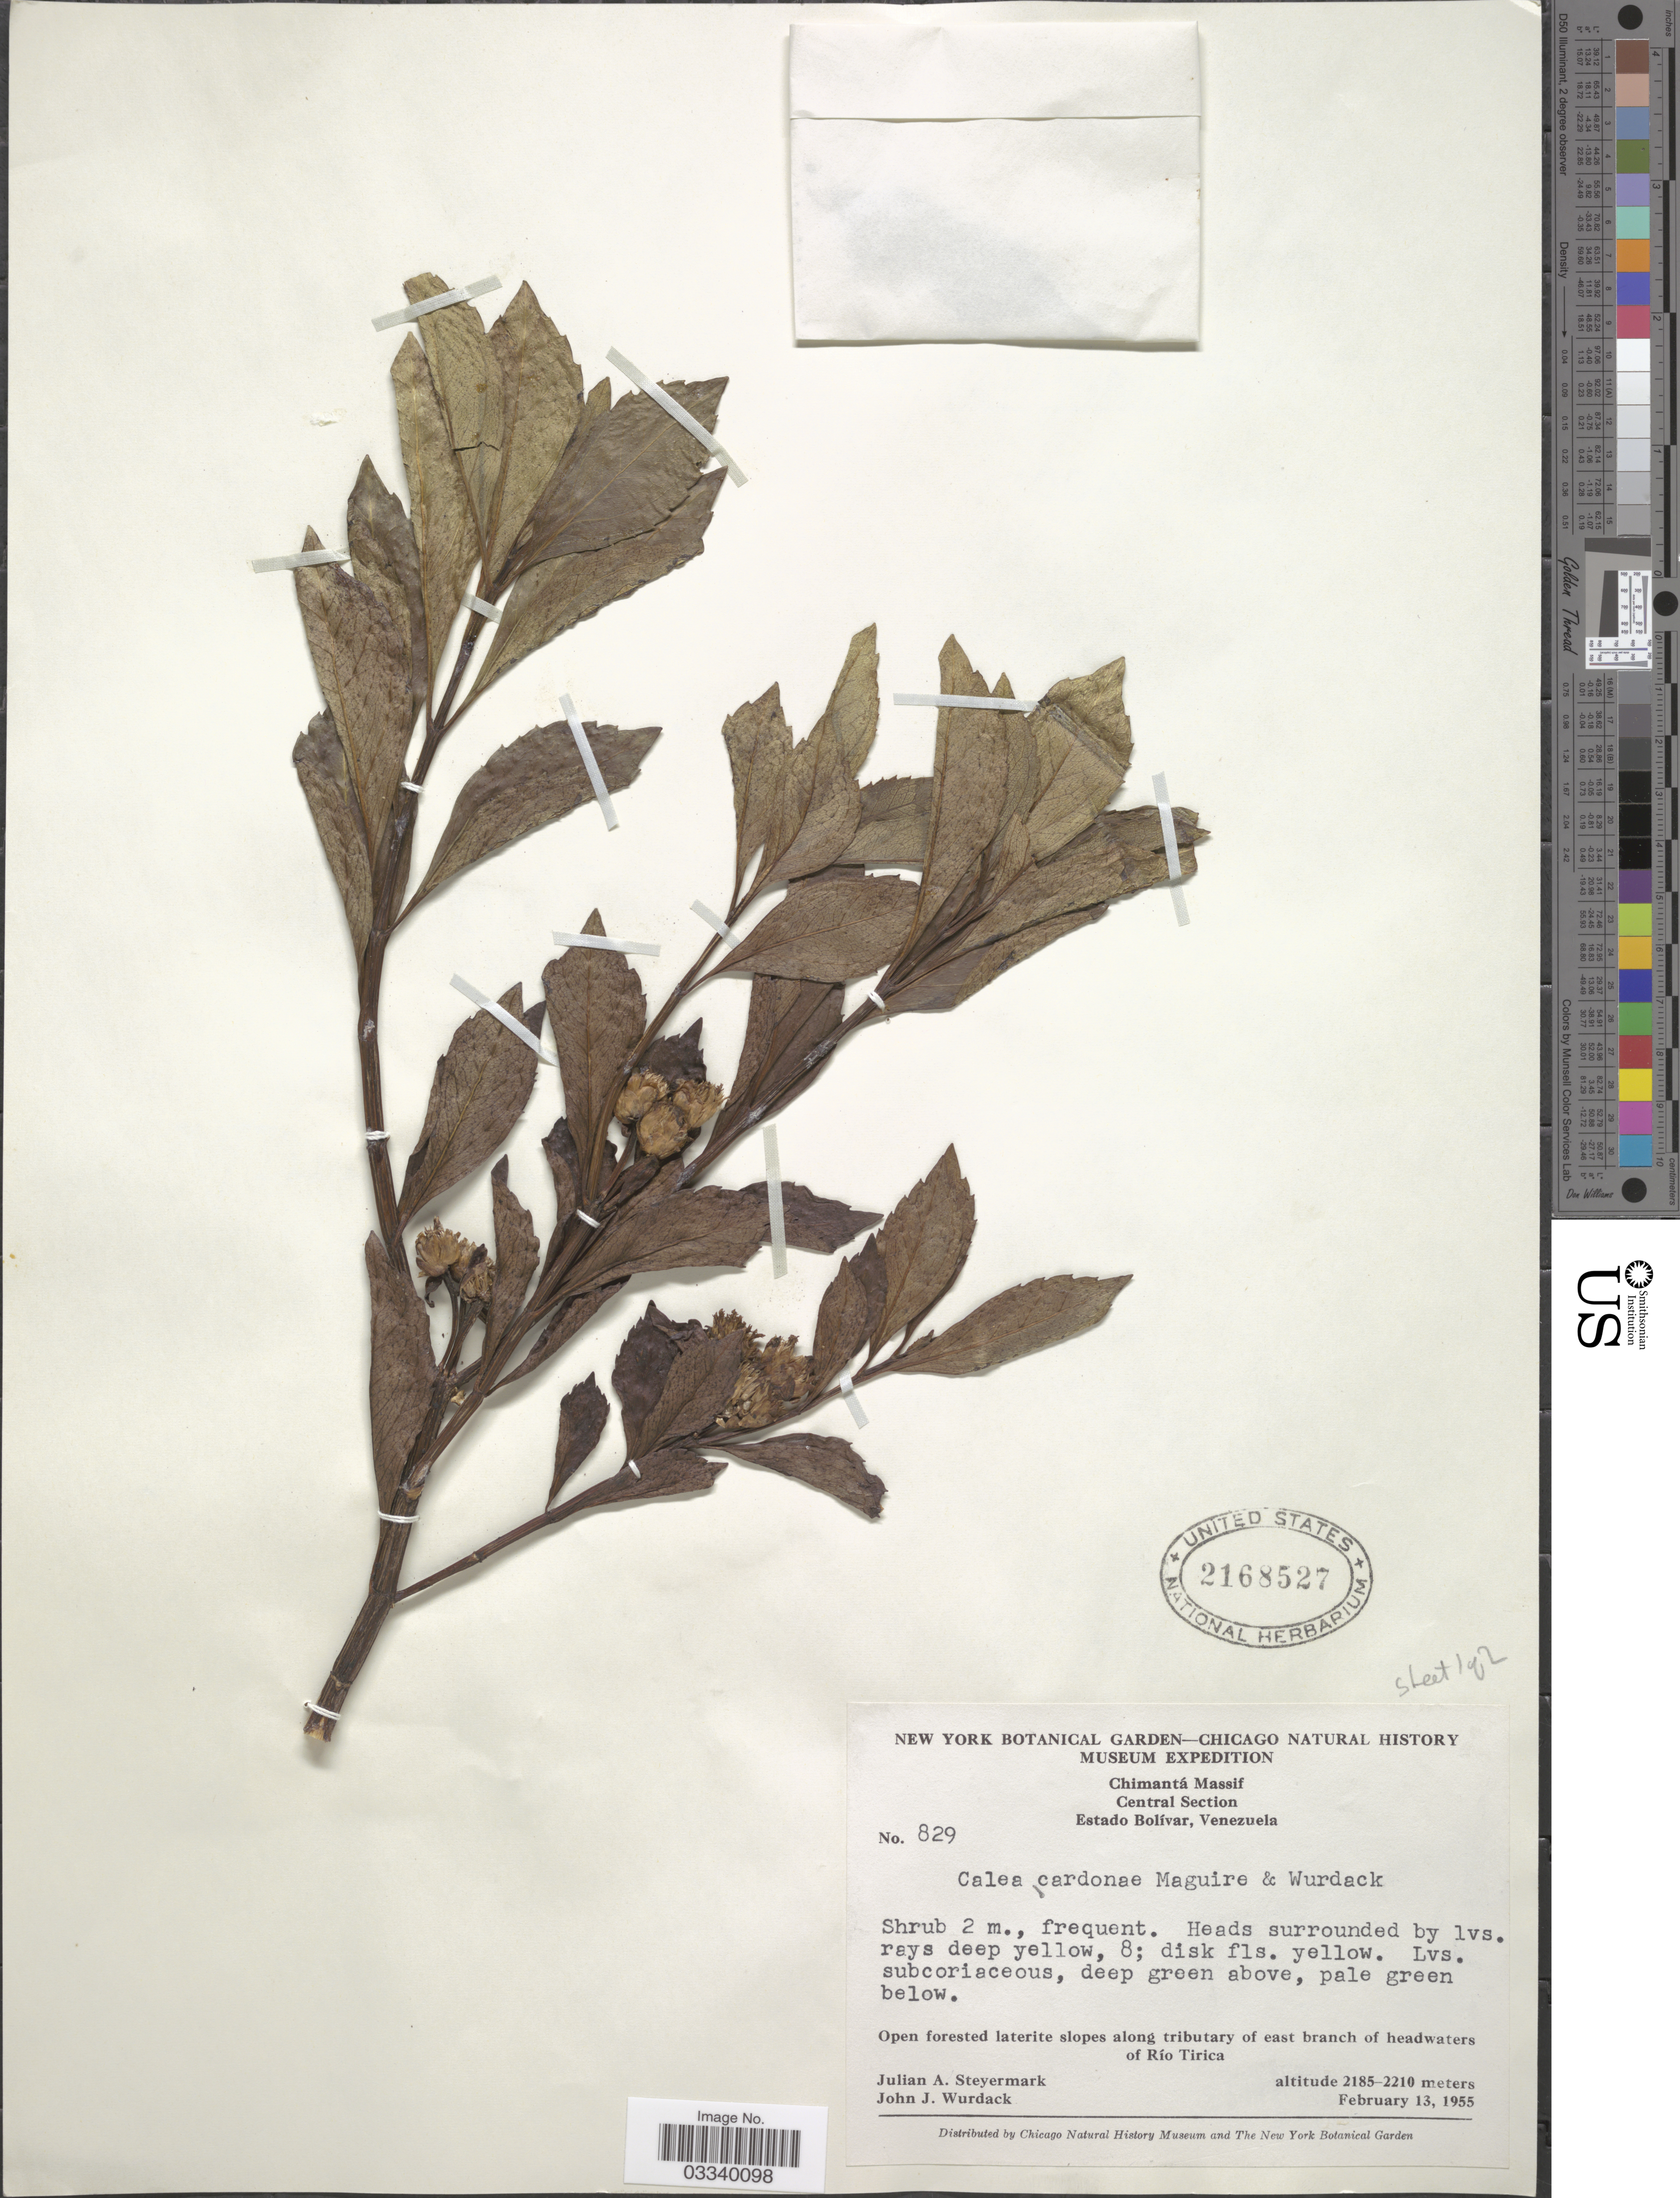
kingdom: Plantae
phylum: Tracheophyta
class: Magnoliopsida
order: Asterales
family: Asteraceae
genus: Calea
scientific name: Calea lucidivenia var. cardonae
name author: (Maguire & Wurdack) Pruski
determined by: Bueno, Vinicius Resende, (ICN), Universidade Federal do Rio Grande do Sul (BRAZIL)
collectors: J. Steyermark & J. J. Wurdack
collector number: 829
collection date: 1955-02-13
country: Venezuela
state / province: Bolivar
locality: Chimantá Massif, Central Section. Open forested laterite slopes along tributary of east branch of headwaters of Río Tirica.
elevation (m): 2185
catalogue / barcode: US 2168527